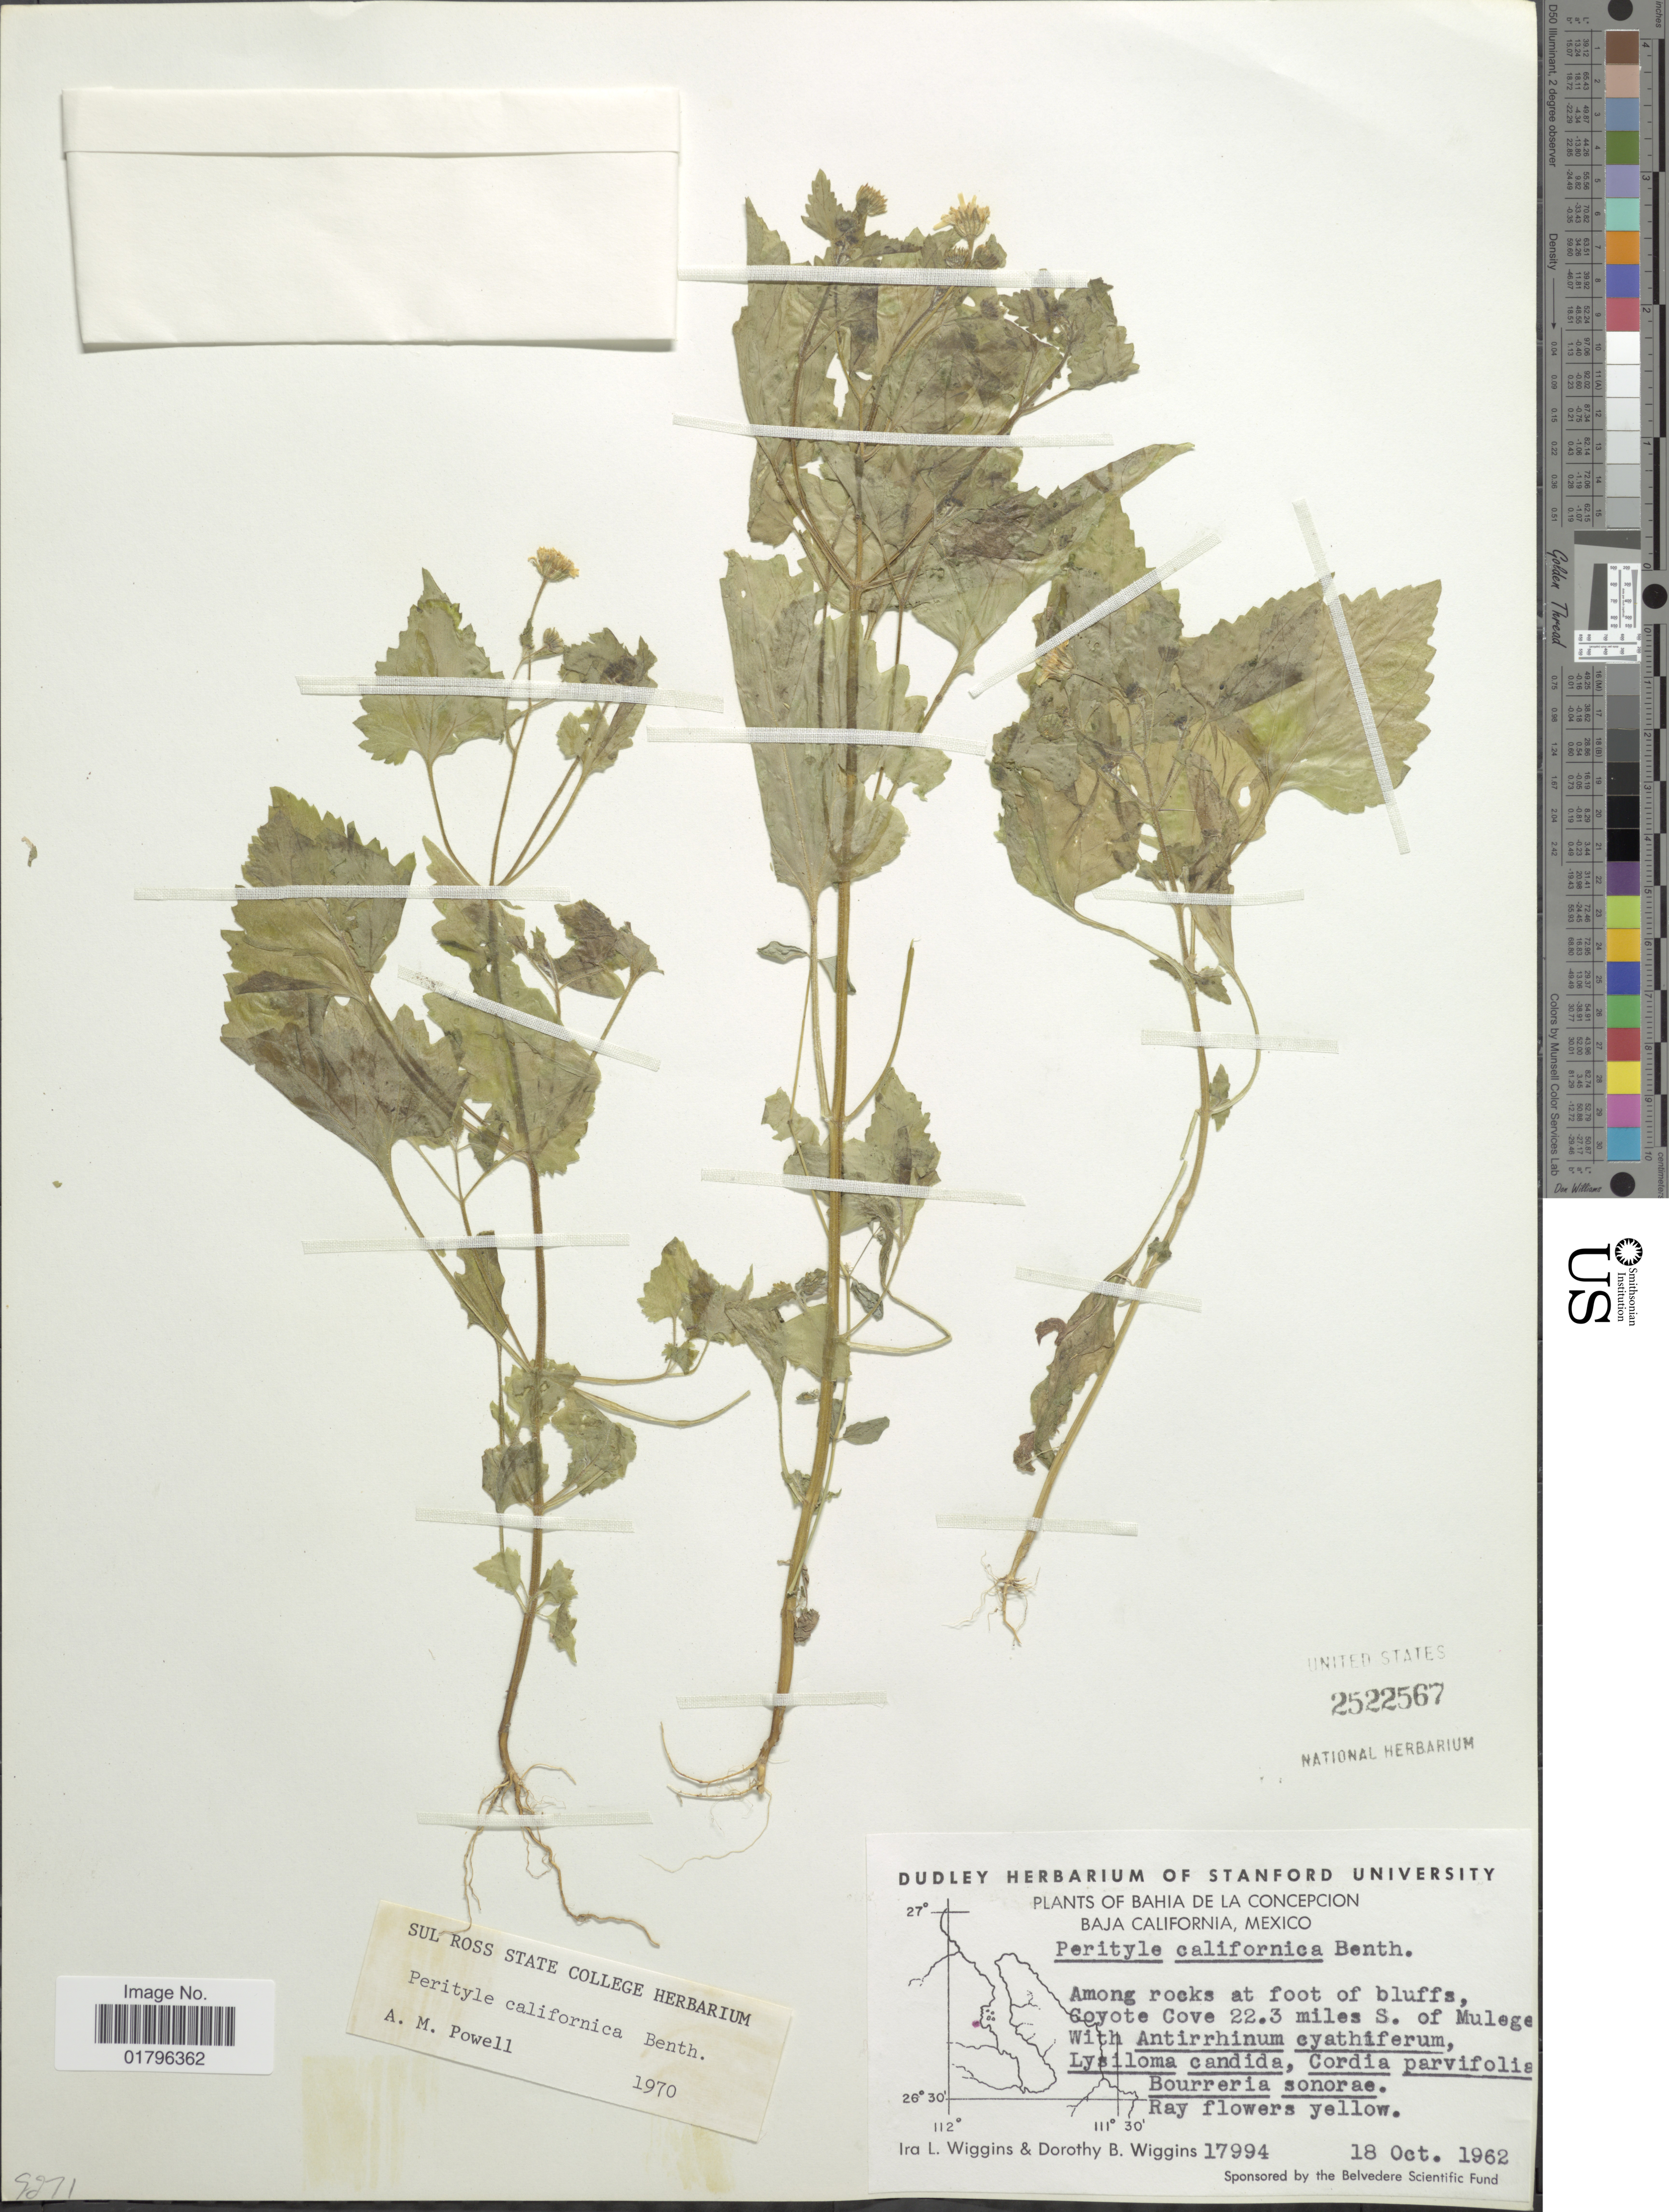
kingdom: Plantae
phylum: Tracheophyta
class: Magnoliopsida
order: Asterales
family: Asteraceae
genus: Perityle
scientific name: Perityle californica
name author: Benth.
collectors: I. L. Wiggins & D. B. Wiggins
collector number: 17994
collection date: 1962-10-18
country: Mexico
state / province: Baja California Sur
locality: Bahia de la Concepcion, Coyote Cove 22.3 miles S. of Mulege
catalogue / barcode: US 2522567